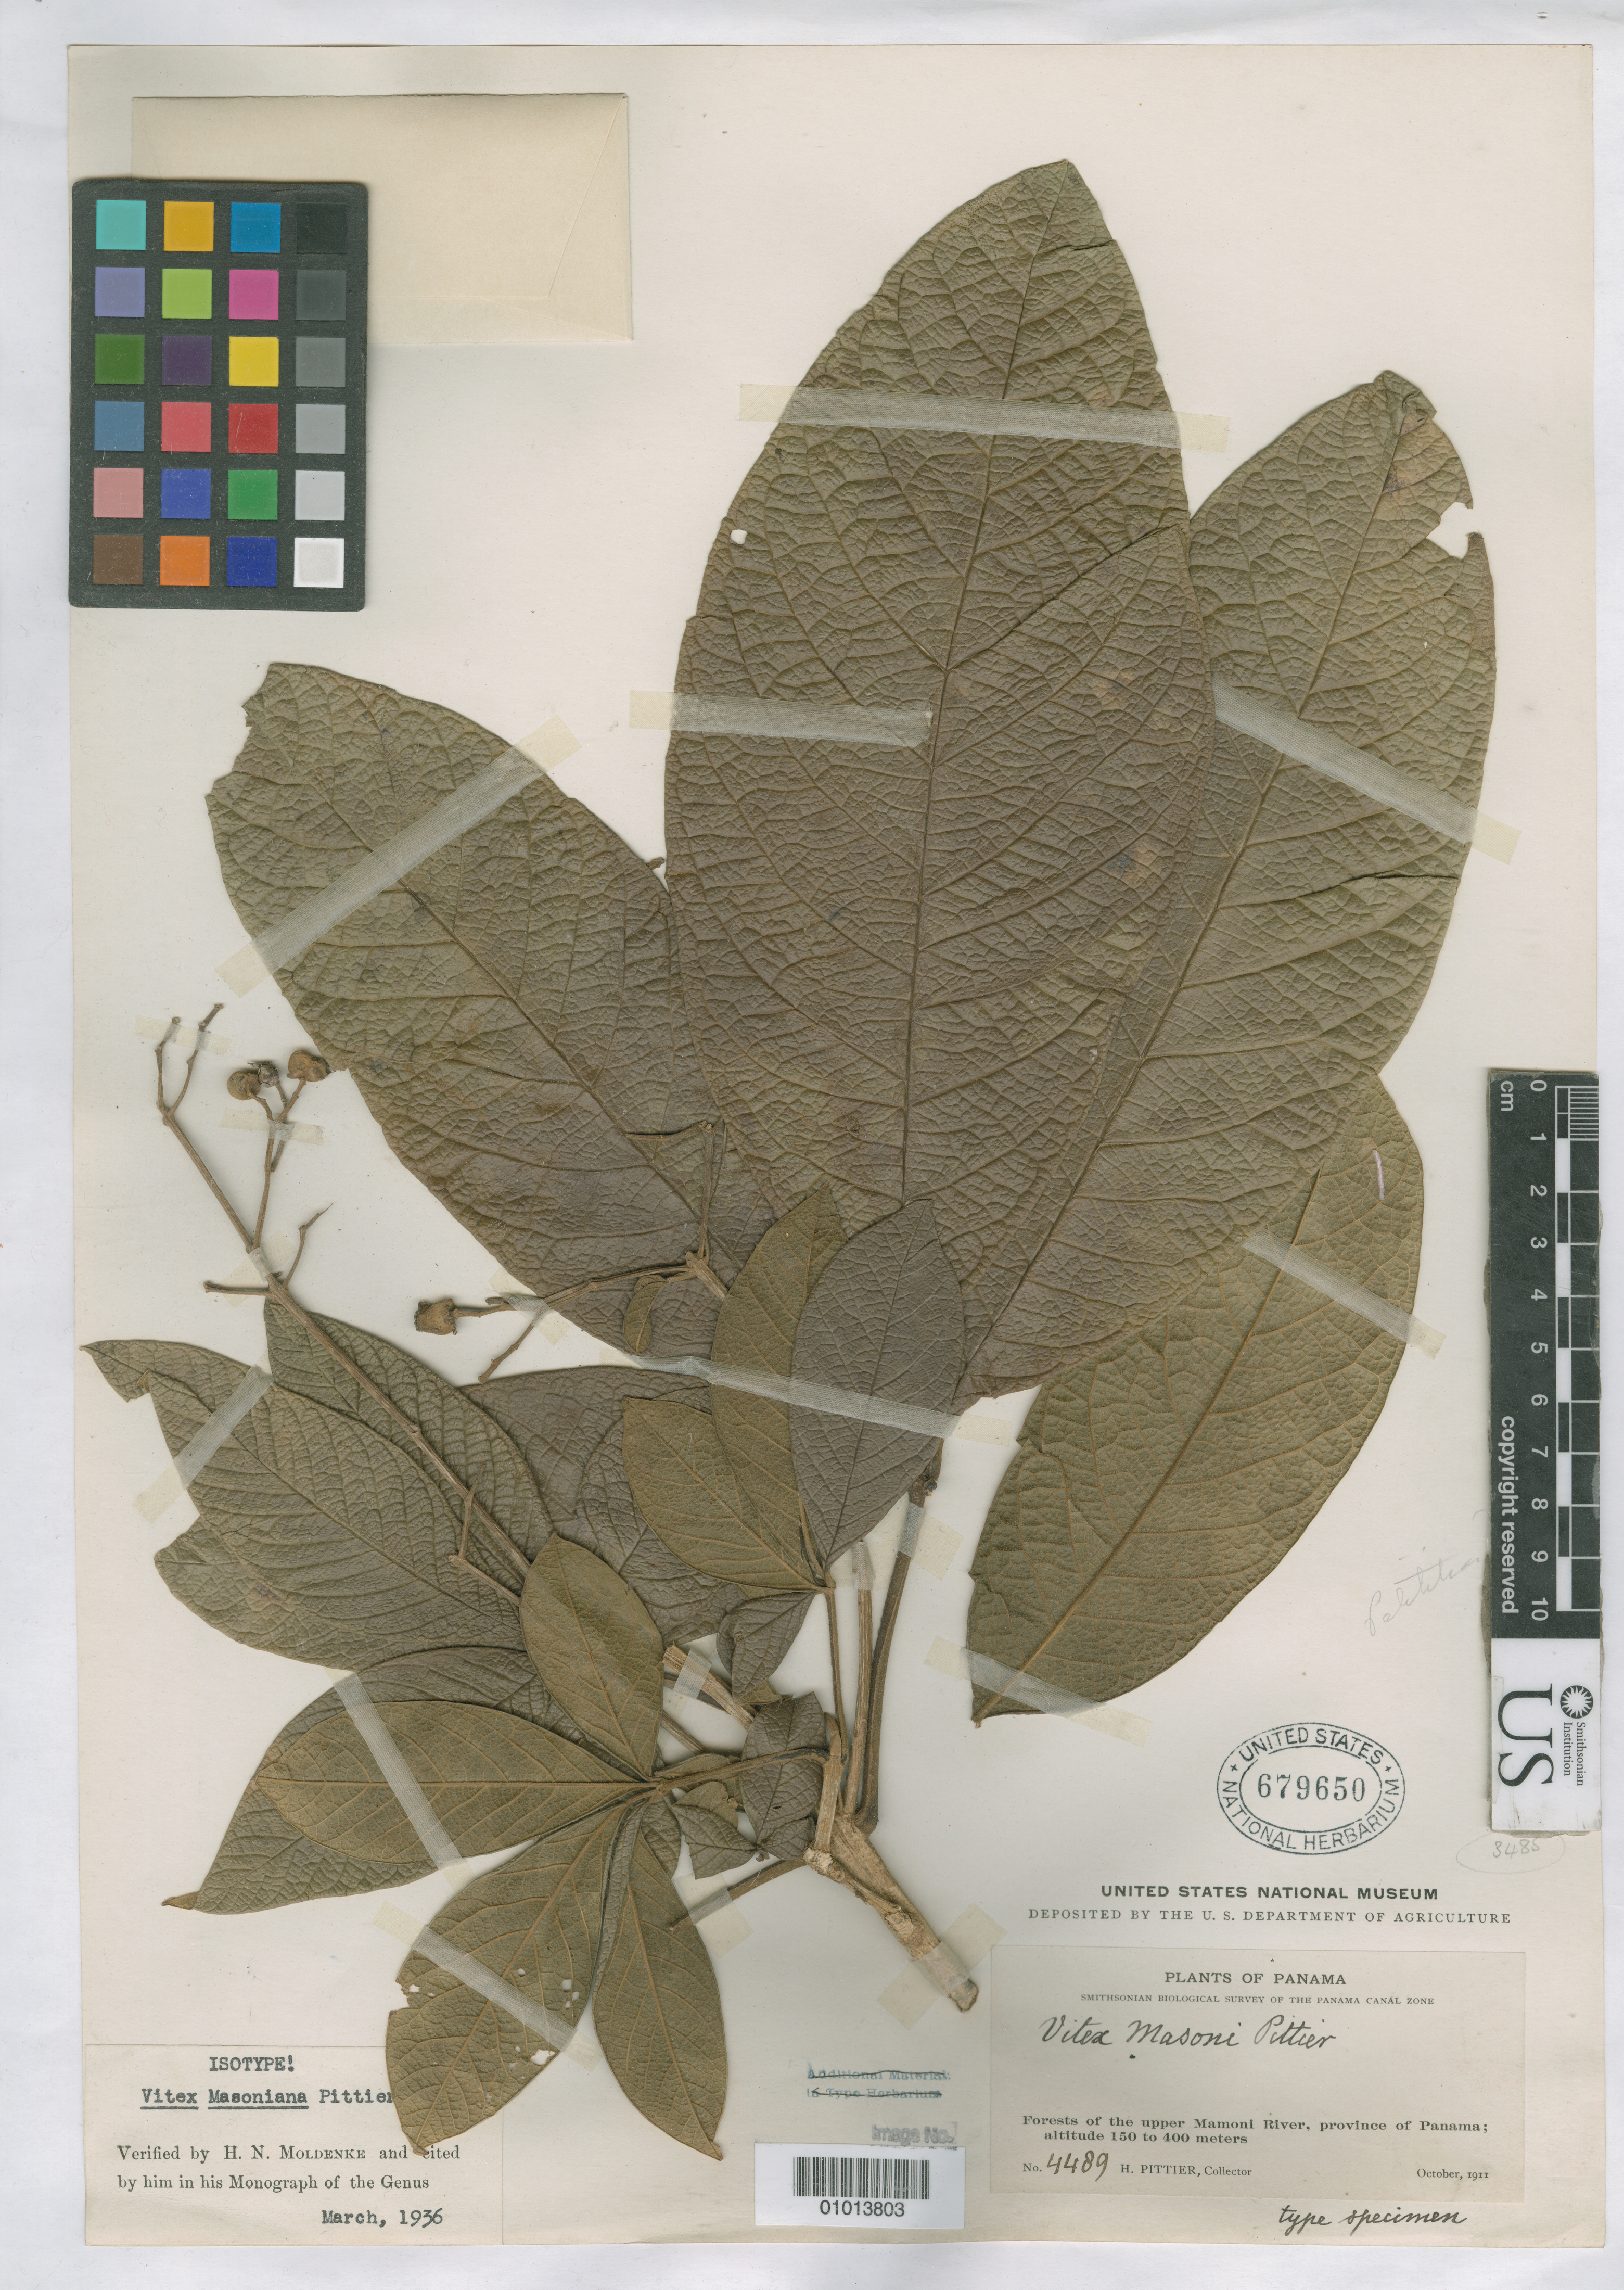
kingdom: Plantae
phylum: Tracheophyta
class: Magnoliopsida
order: Lamiales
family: Lamiaceae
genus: Vitex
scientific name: Vitex masoniana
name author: Pittier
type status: Isotype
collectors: H. F. Pittier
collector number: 4489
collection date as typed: Oct 1911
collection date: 1911-10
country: Panama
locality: Forest of the upper Mamoni River.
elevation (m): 150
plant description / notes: One of two sheets at US annotated as "type specimen" by Pittier, but protologue explicitly cites (only) USNH 679649 as "type".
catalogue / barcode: US 679650